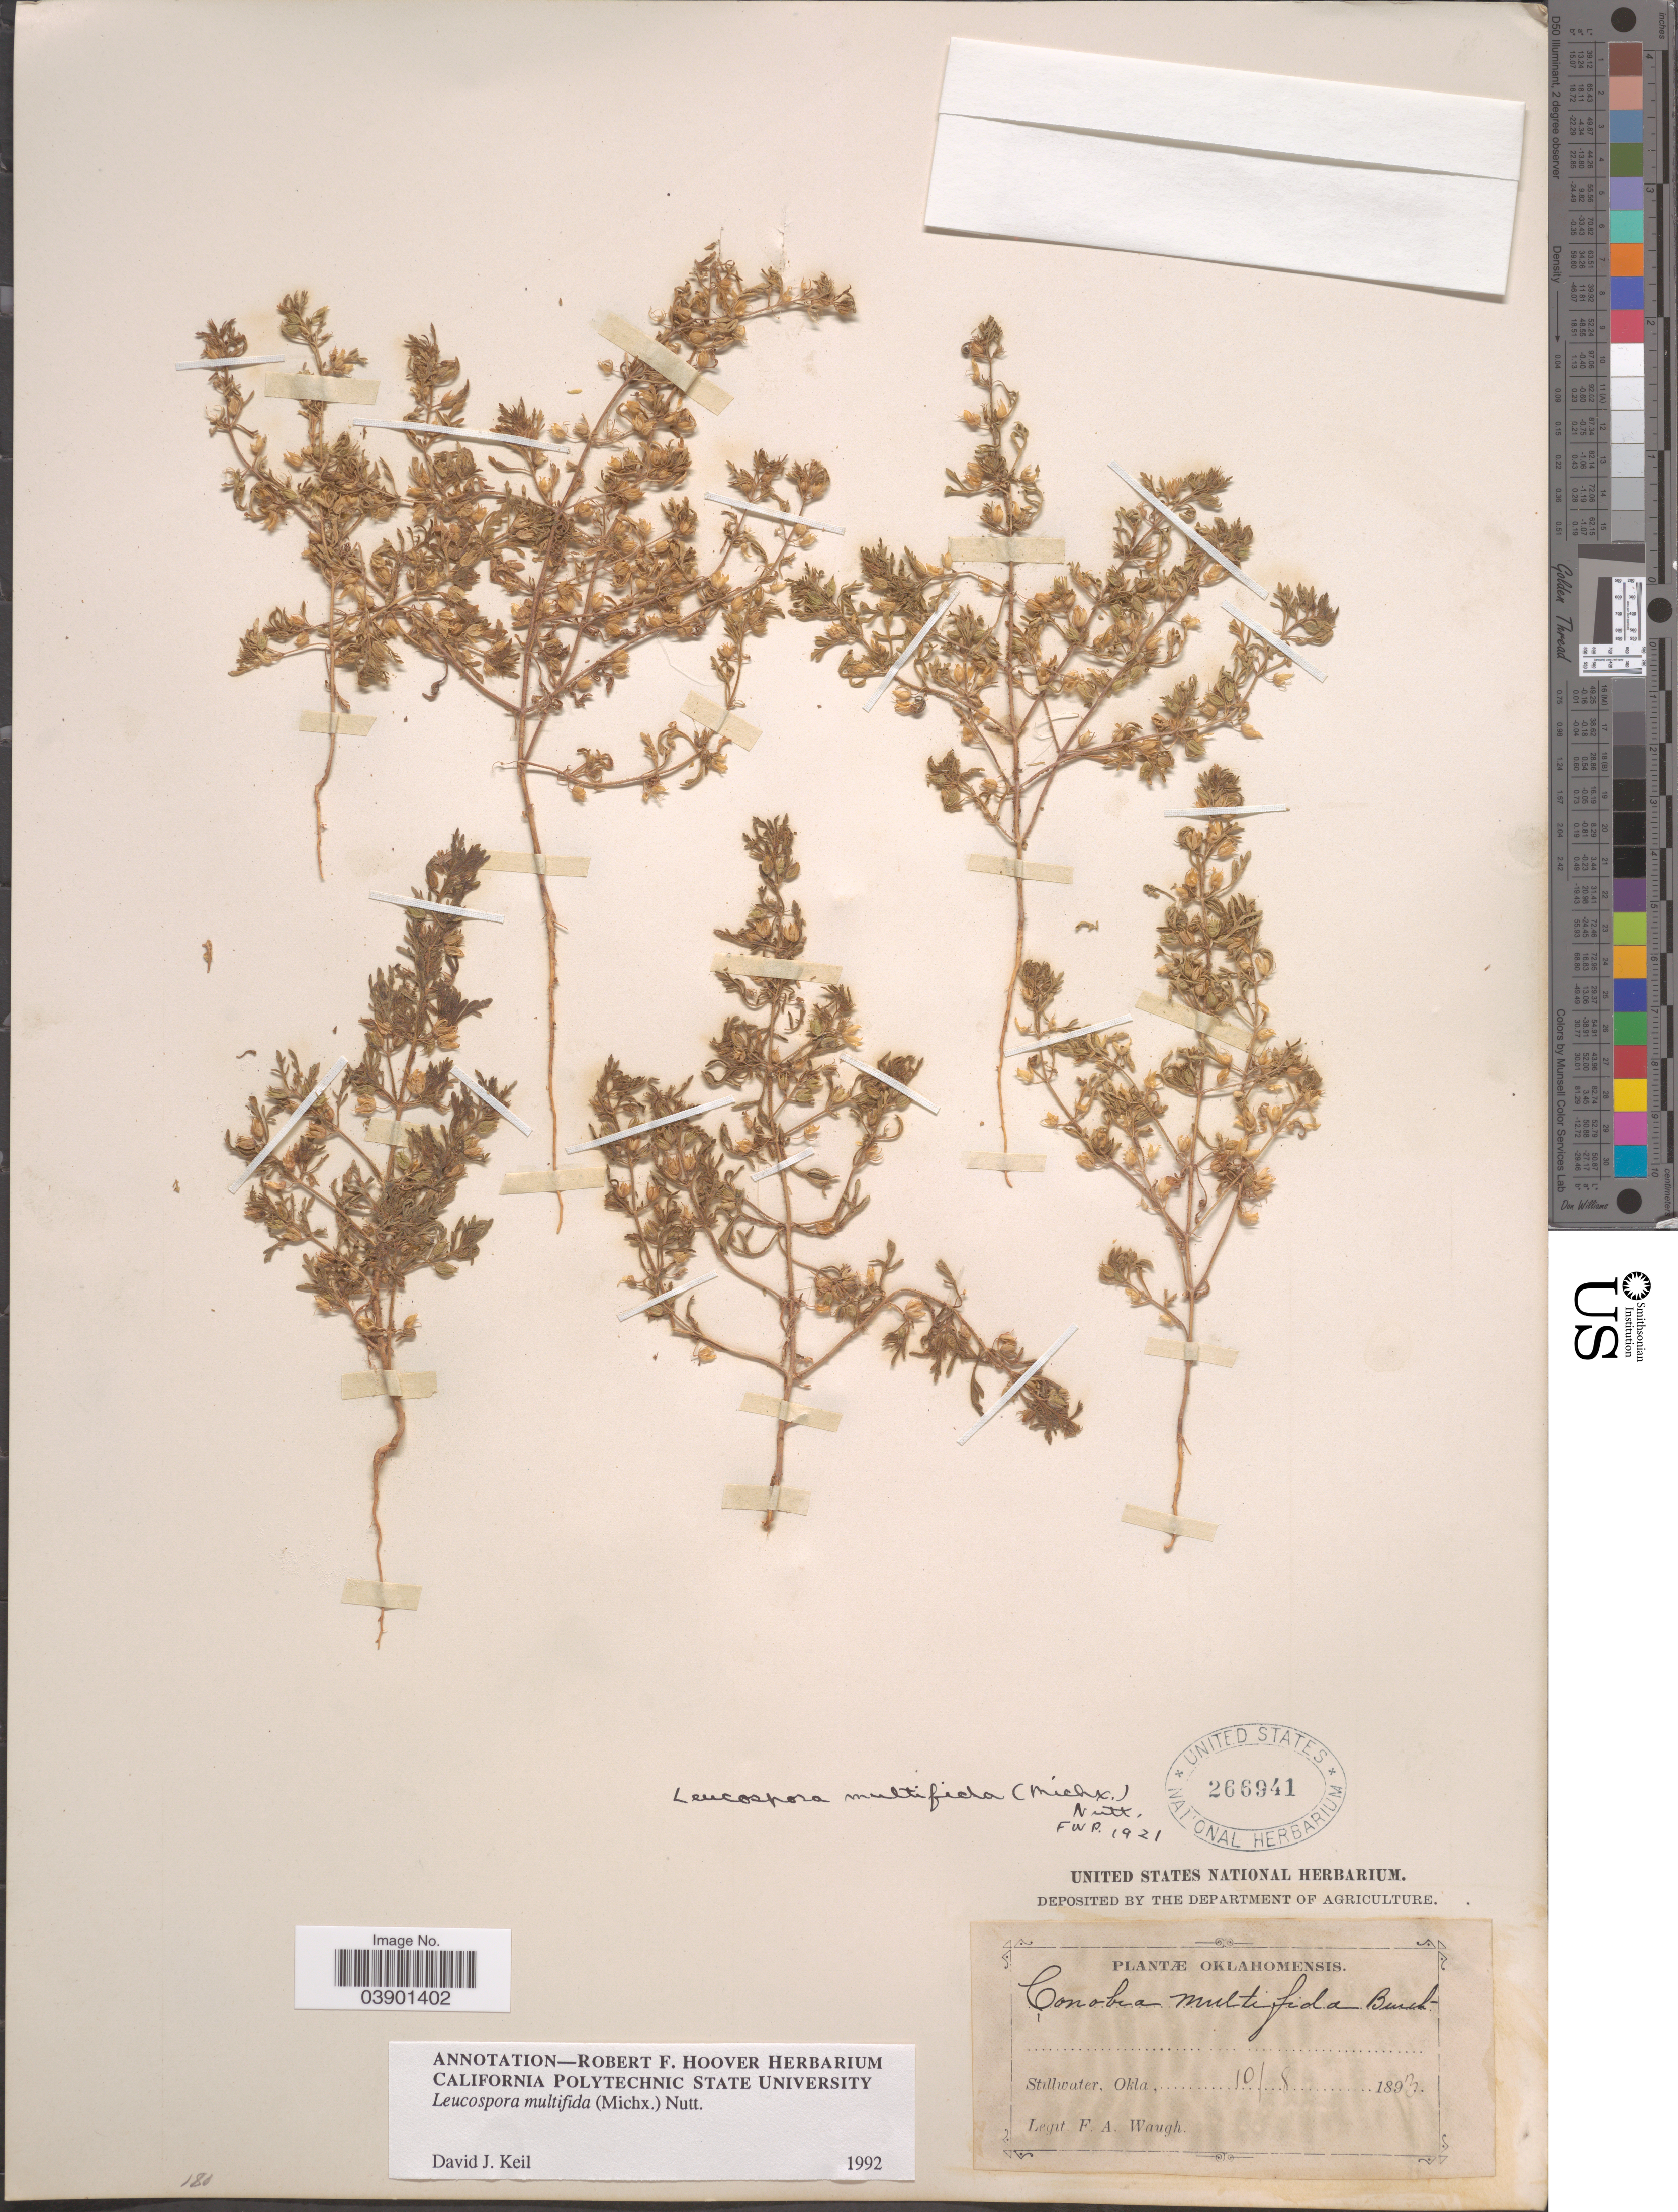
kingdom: Plantae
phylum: Tracheophyta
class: Magnoliopsida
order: Lamiales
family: Plantaginaceae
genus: Leucospora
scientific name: Leucospora multifida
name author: (Michx.) Nutt.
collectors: F. Waugh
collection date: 1893-10-08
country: United States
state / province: Oklahoma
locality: Stillwater.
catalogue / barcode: US 266941